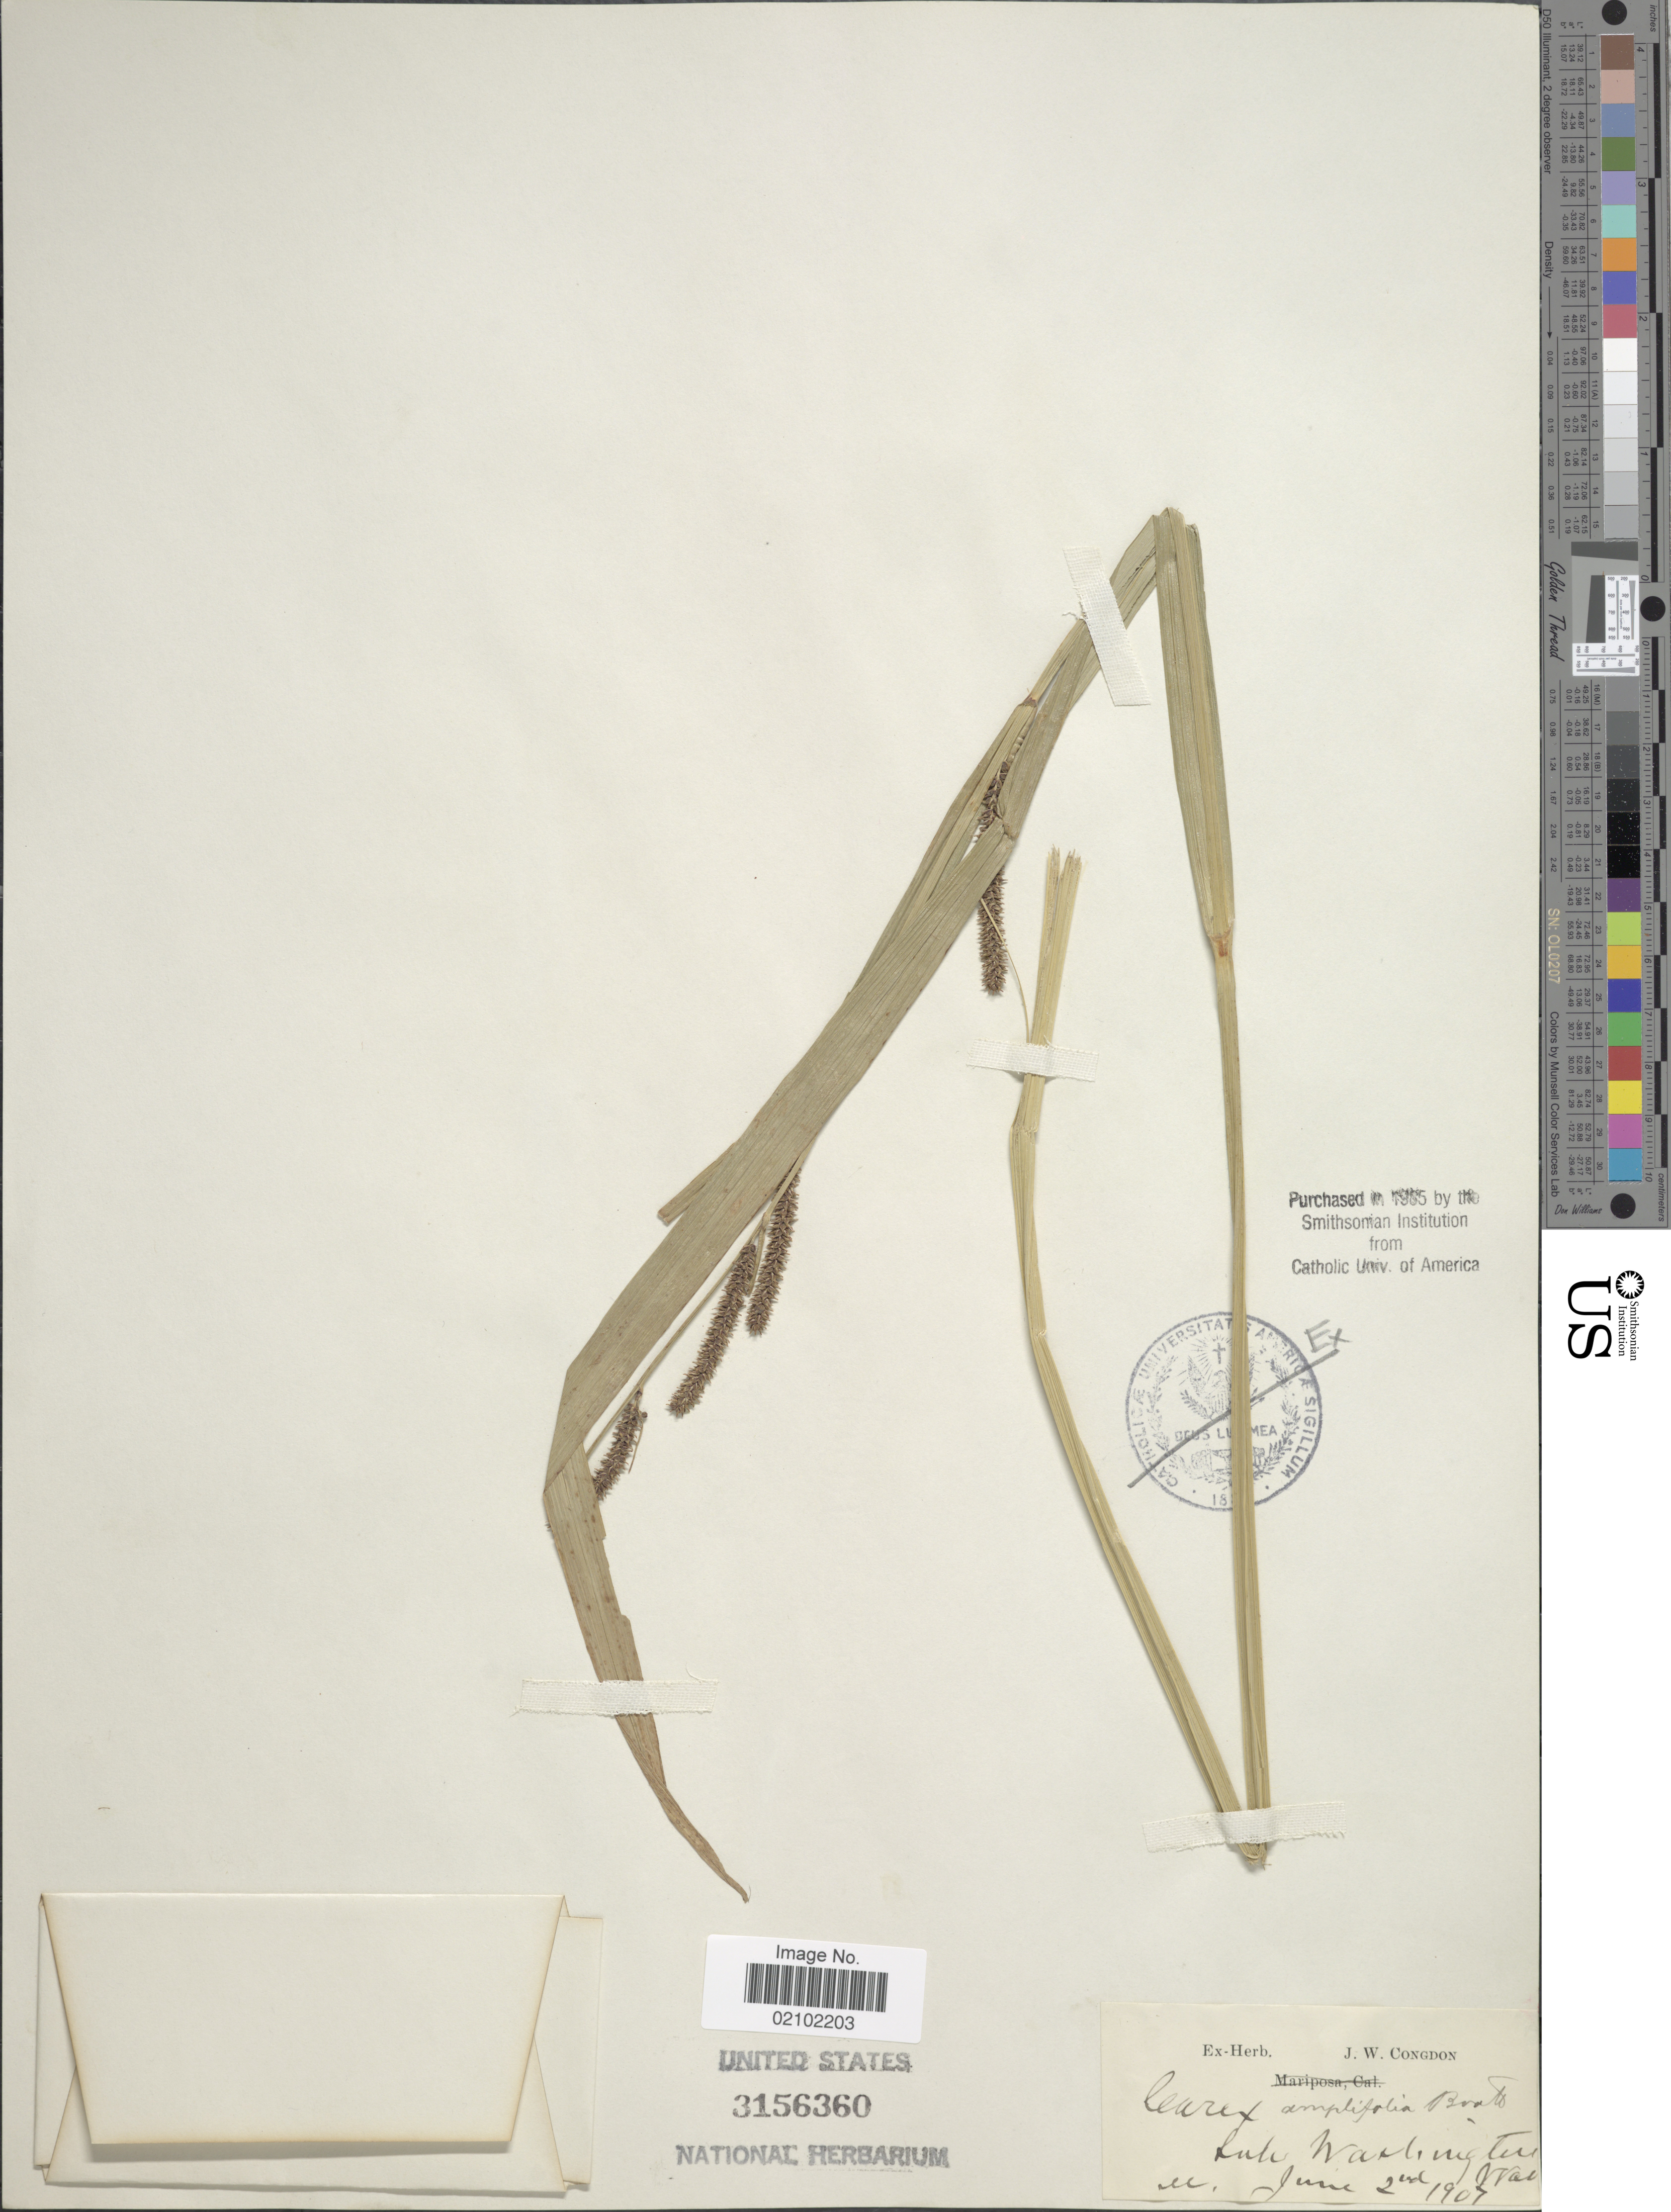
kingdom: Plantae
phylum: Tracheophyta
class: Liliopsida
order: Poales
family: Cyperaceae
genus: Carex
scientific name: Carex amplifolia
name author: Boott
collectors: ex herb. J. W. Congdon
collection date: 1907-06-02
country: United States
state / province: Washington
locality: Lake Washington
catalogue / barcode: US 3156360